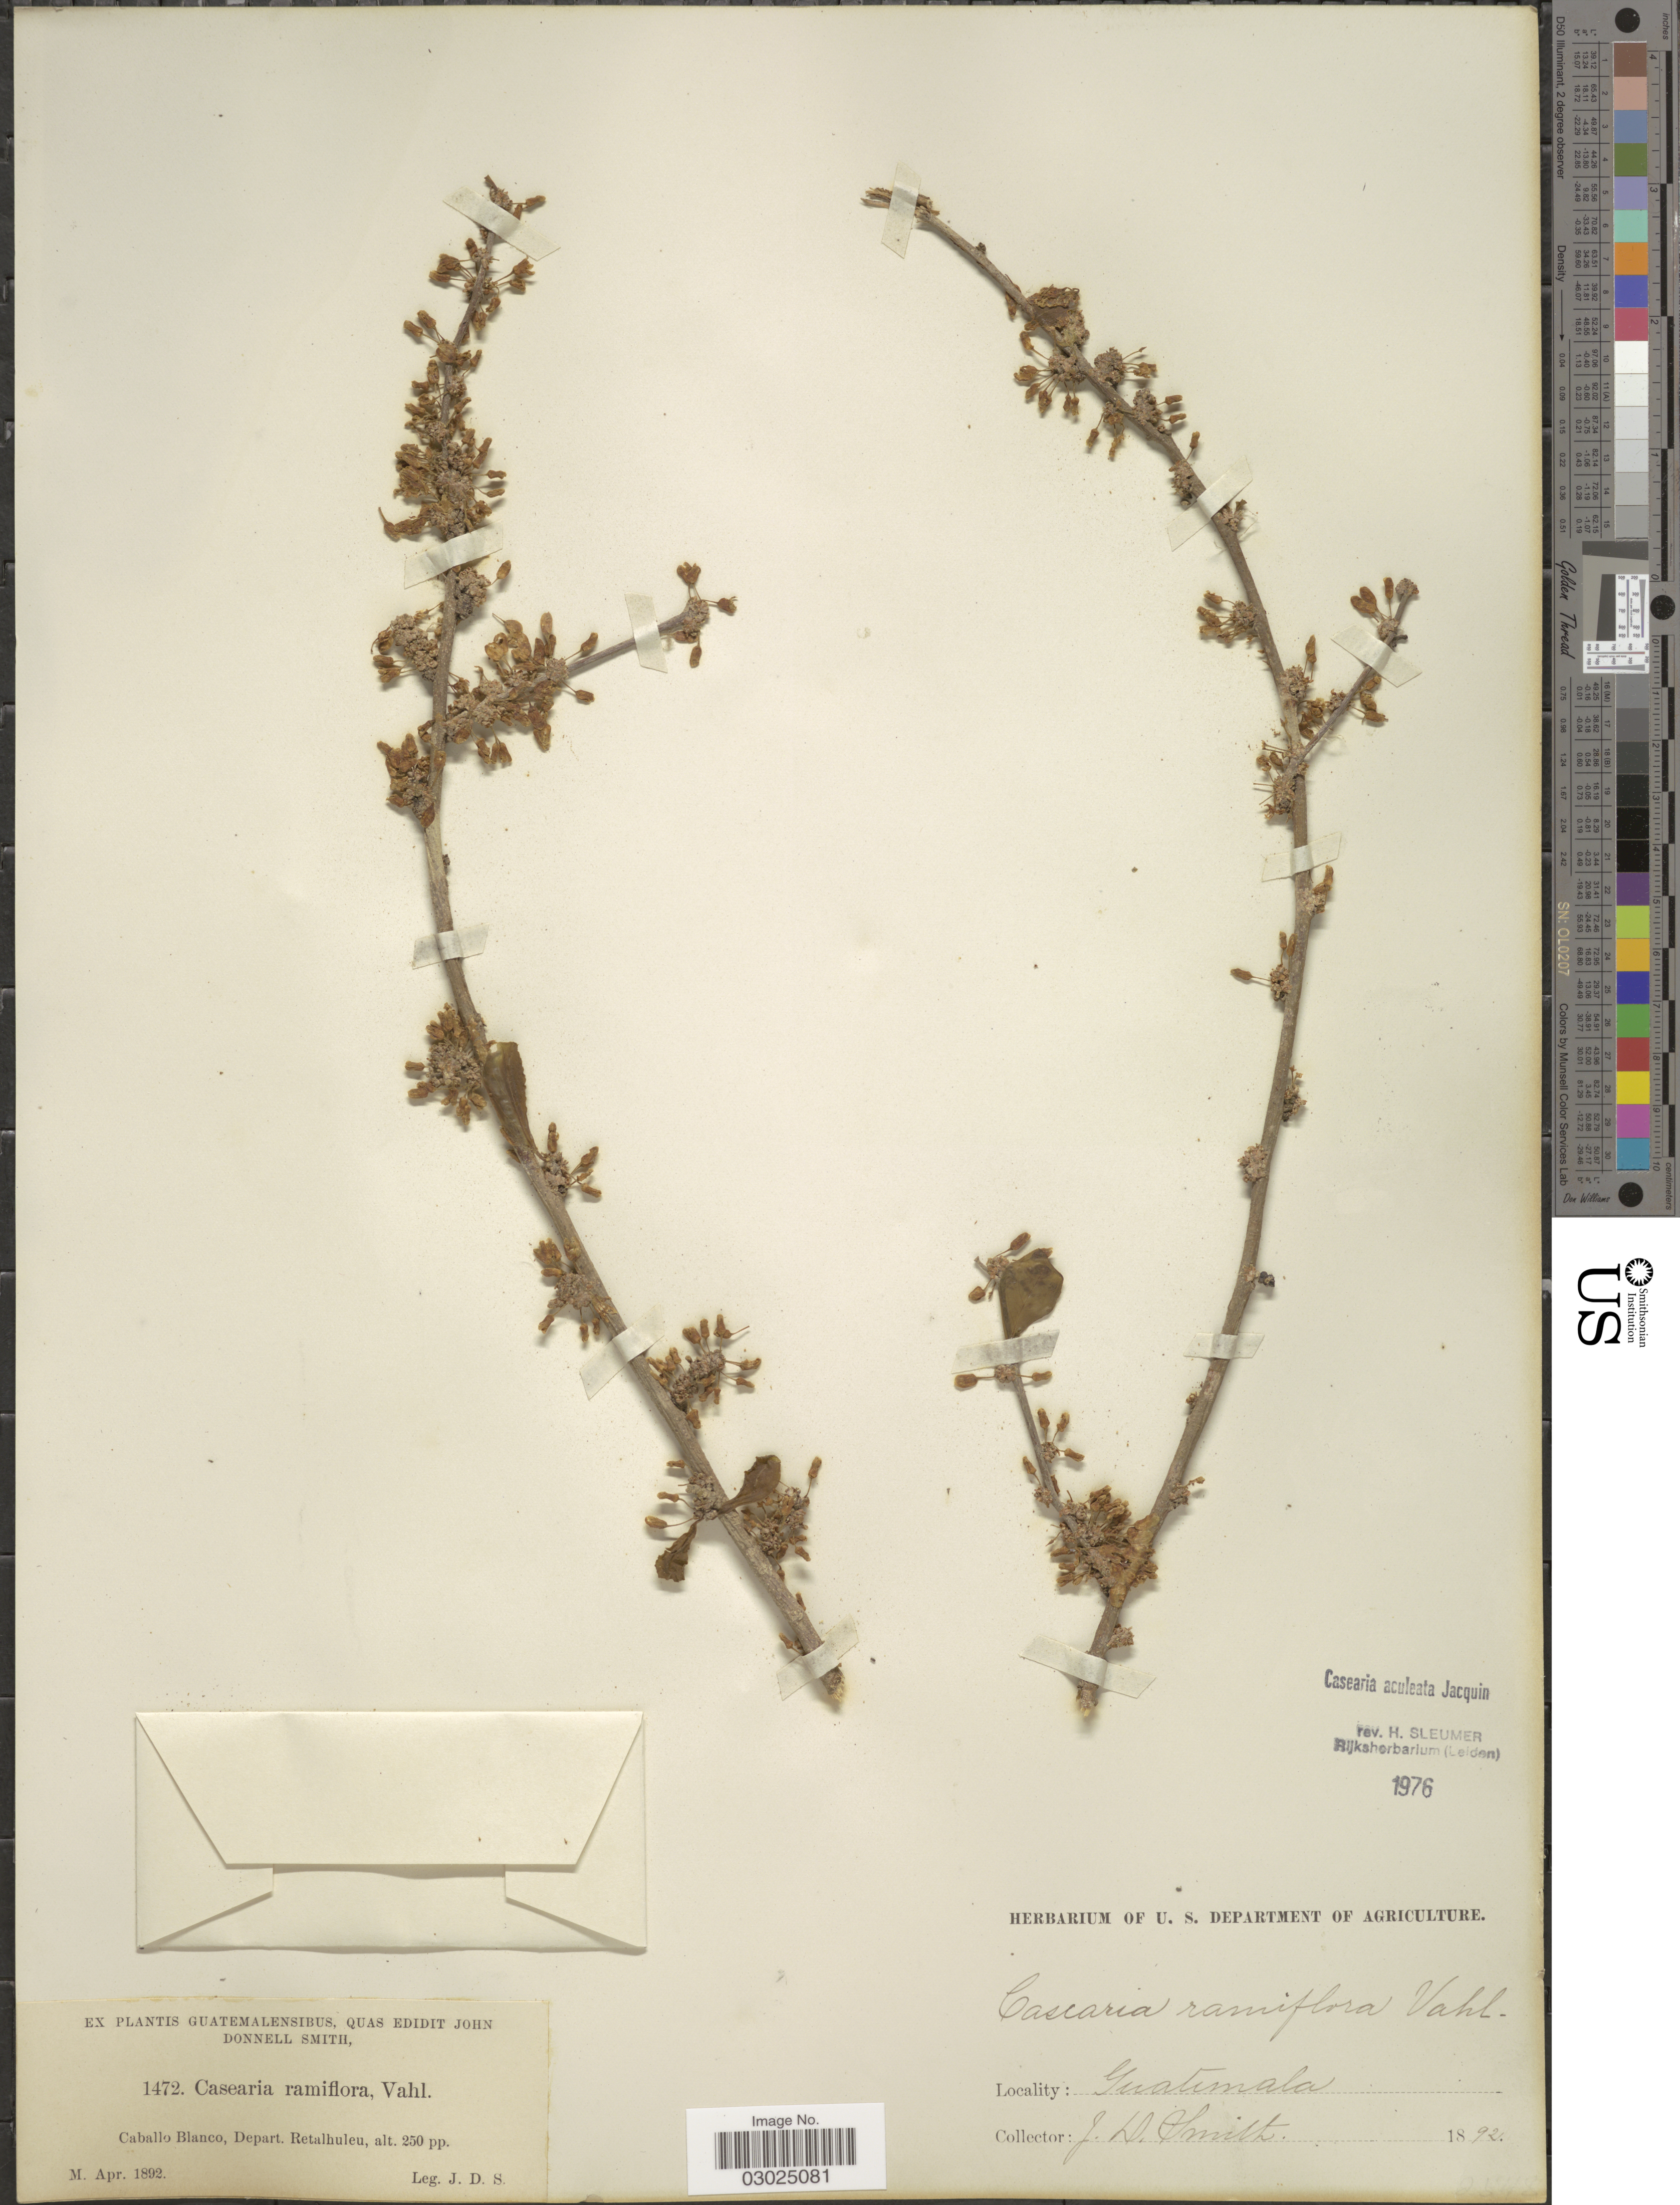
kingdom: Plantae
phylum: Tracheophyta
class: Magnoliopsida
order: Malpighiales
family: Salicaceae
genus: Casearia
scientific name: Casearia aculeata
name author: Jacq.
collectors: J. Donnell Smith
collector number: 1472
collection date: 1892-04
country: Guatemala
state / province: Retalhuleu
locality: Caballo Blanco, Depart. Retalhuleu.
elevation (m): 76